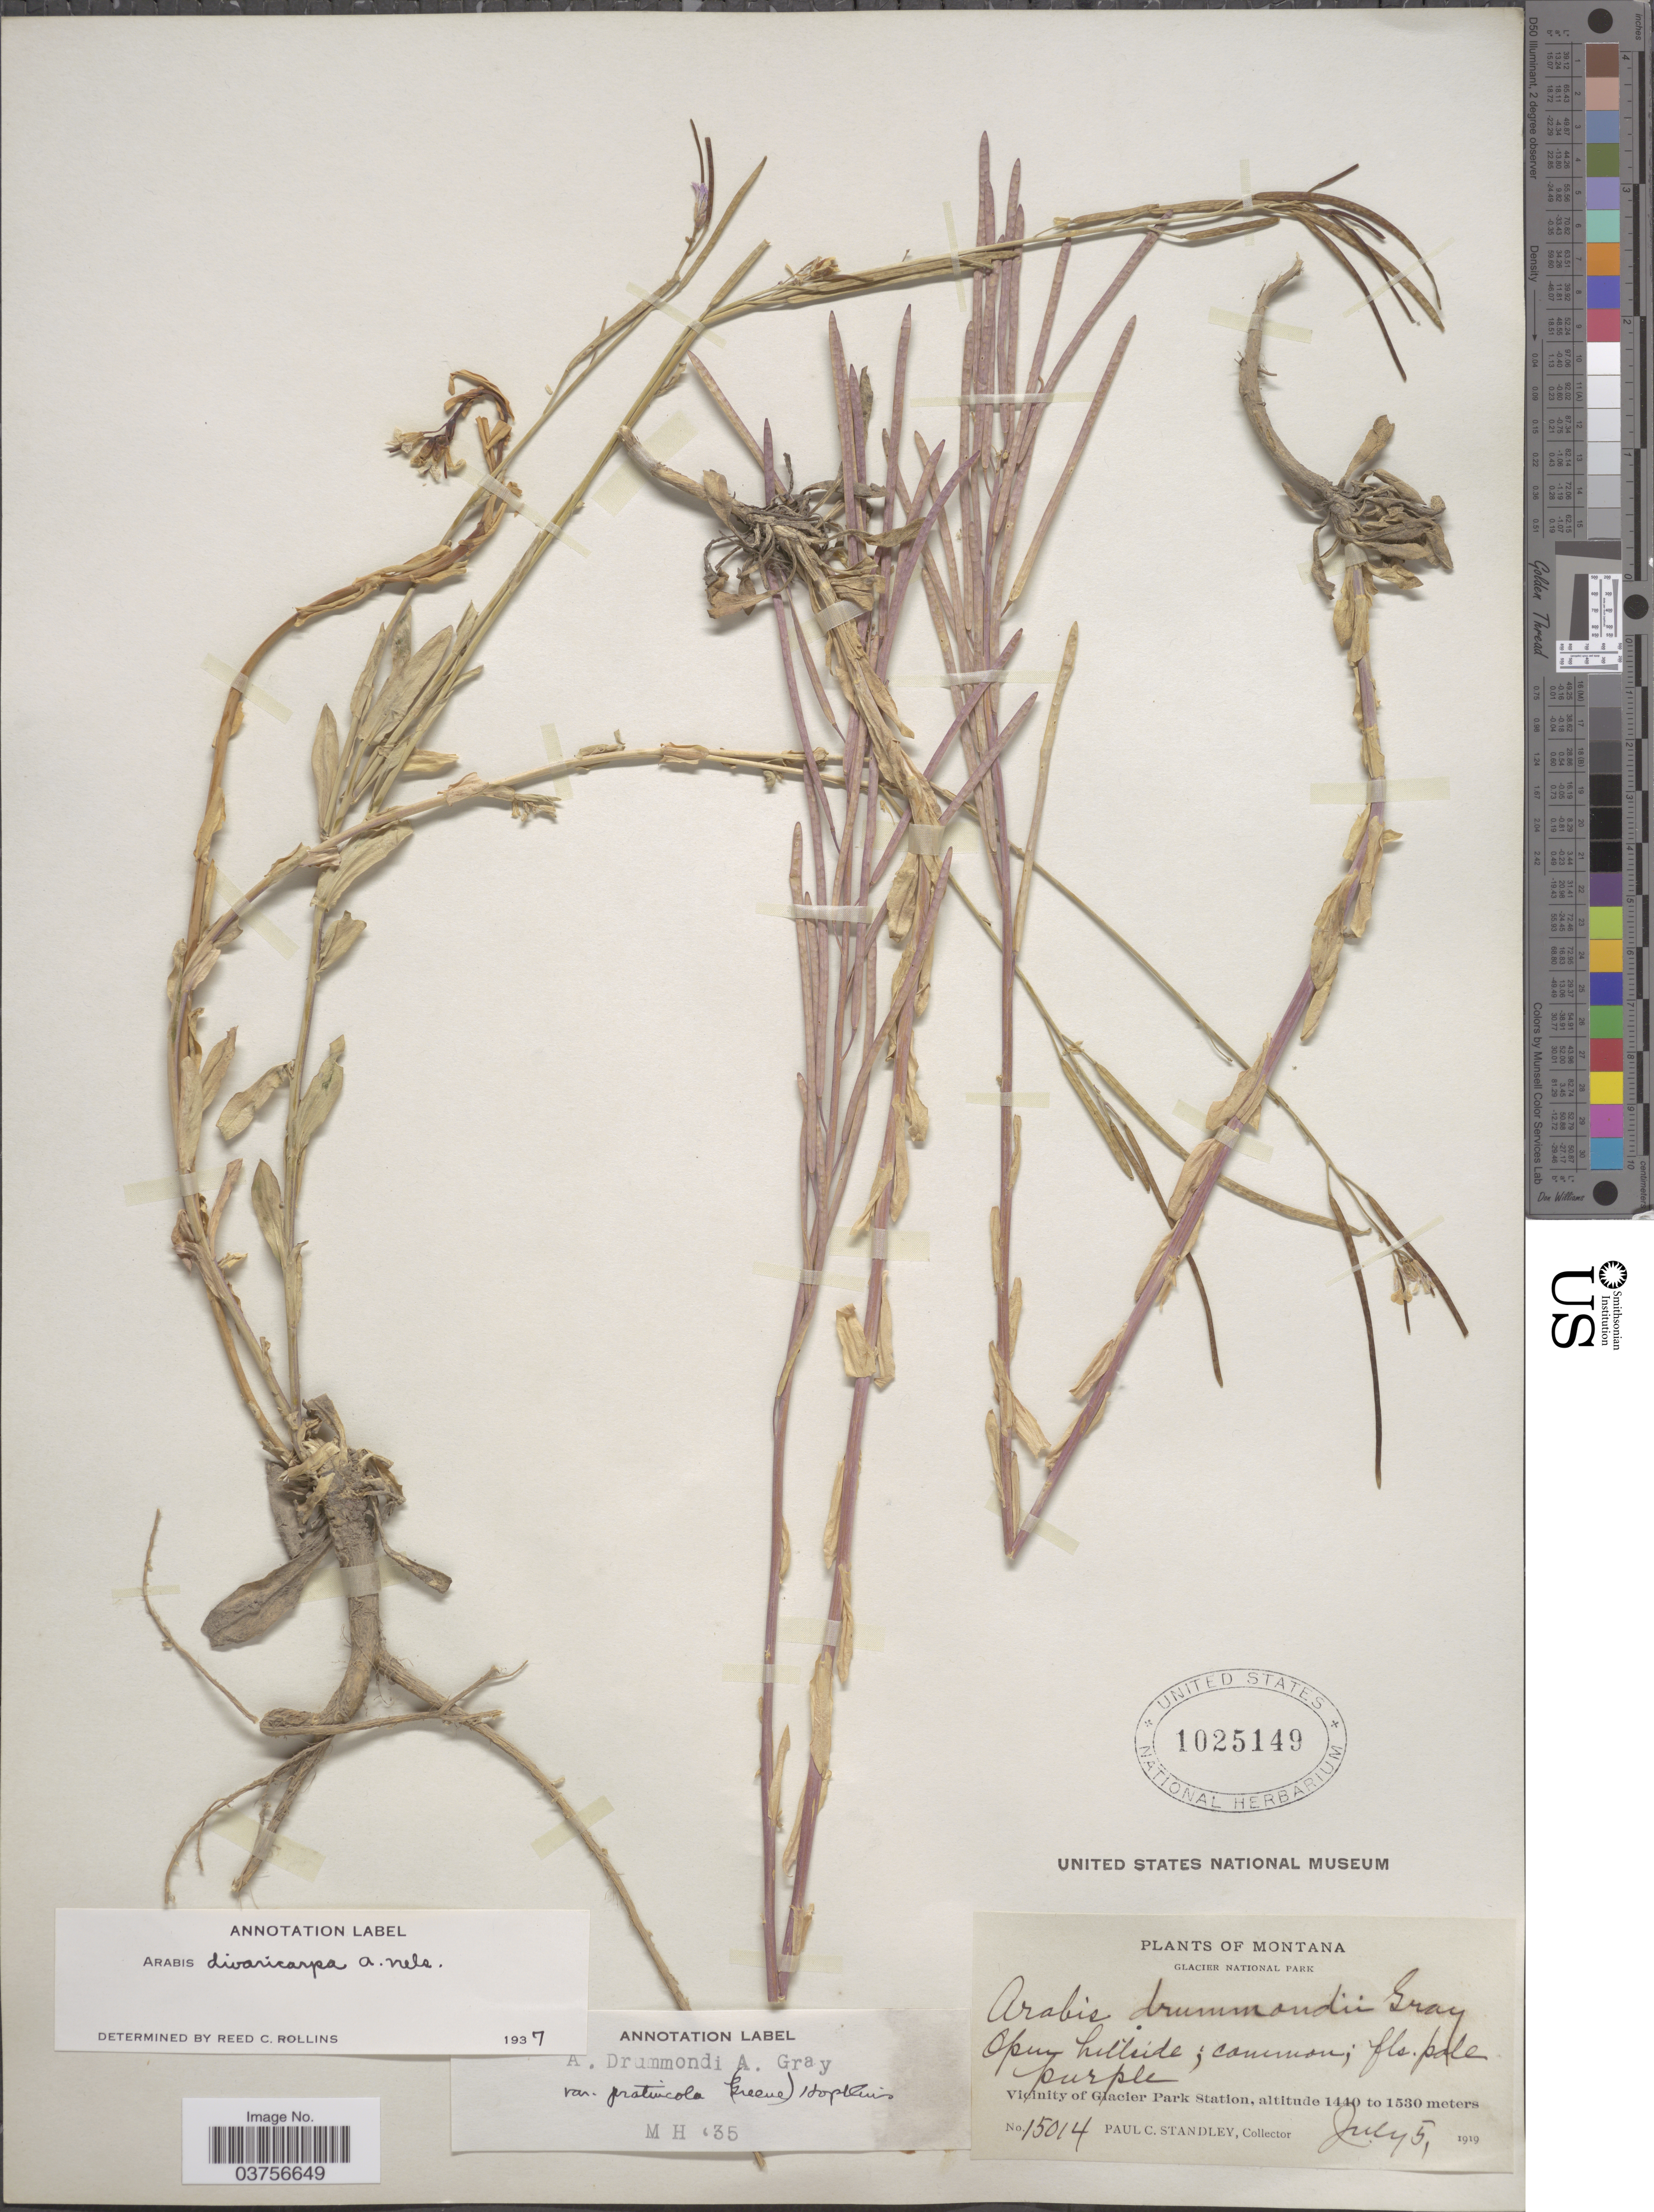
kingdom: Plantae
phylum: Tracheophyta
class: Magnoliopsida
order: Brassicales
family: Brassicaceae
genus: Arabis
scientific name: Arabis divaricarpa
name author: A. Nelson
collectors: P. C. Standley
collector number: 15014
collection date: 1919-07-05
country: United States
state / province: Montana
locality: Glacier National Park. Vicinity of Glacier Park Station.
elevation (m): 1440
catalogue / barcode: US 1025149